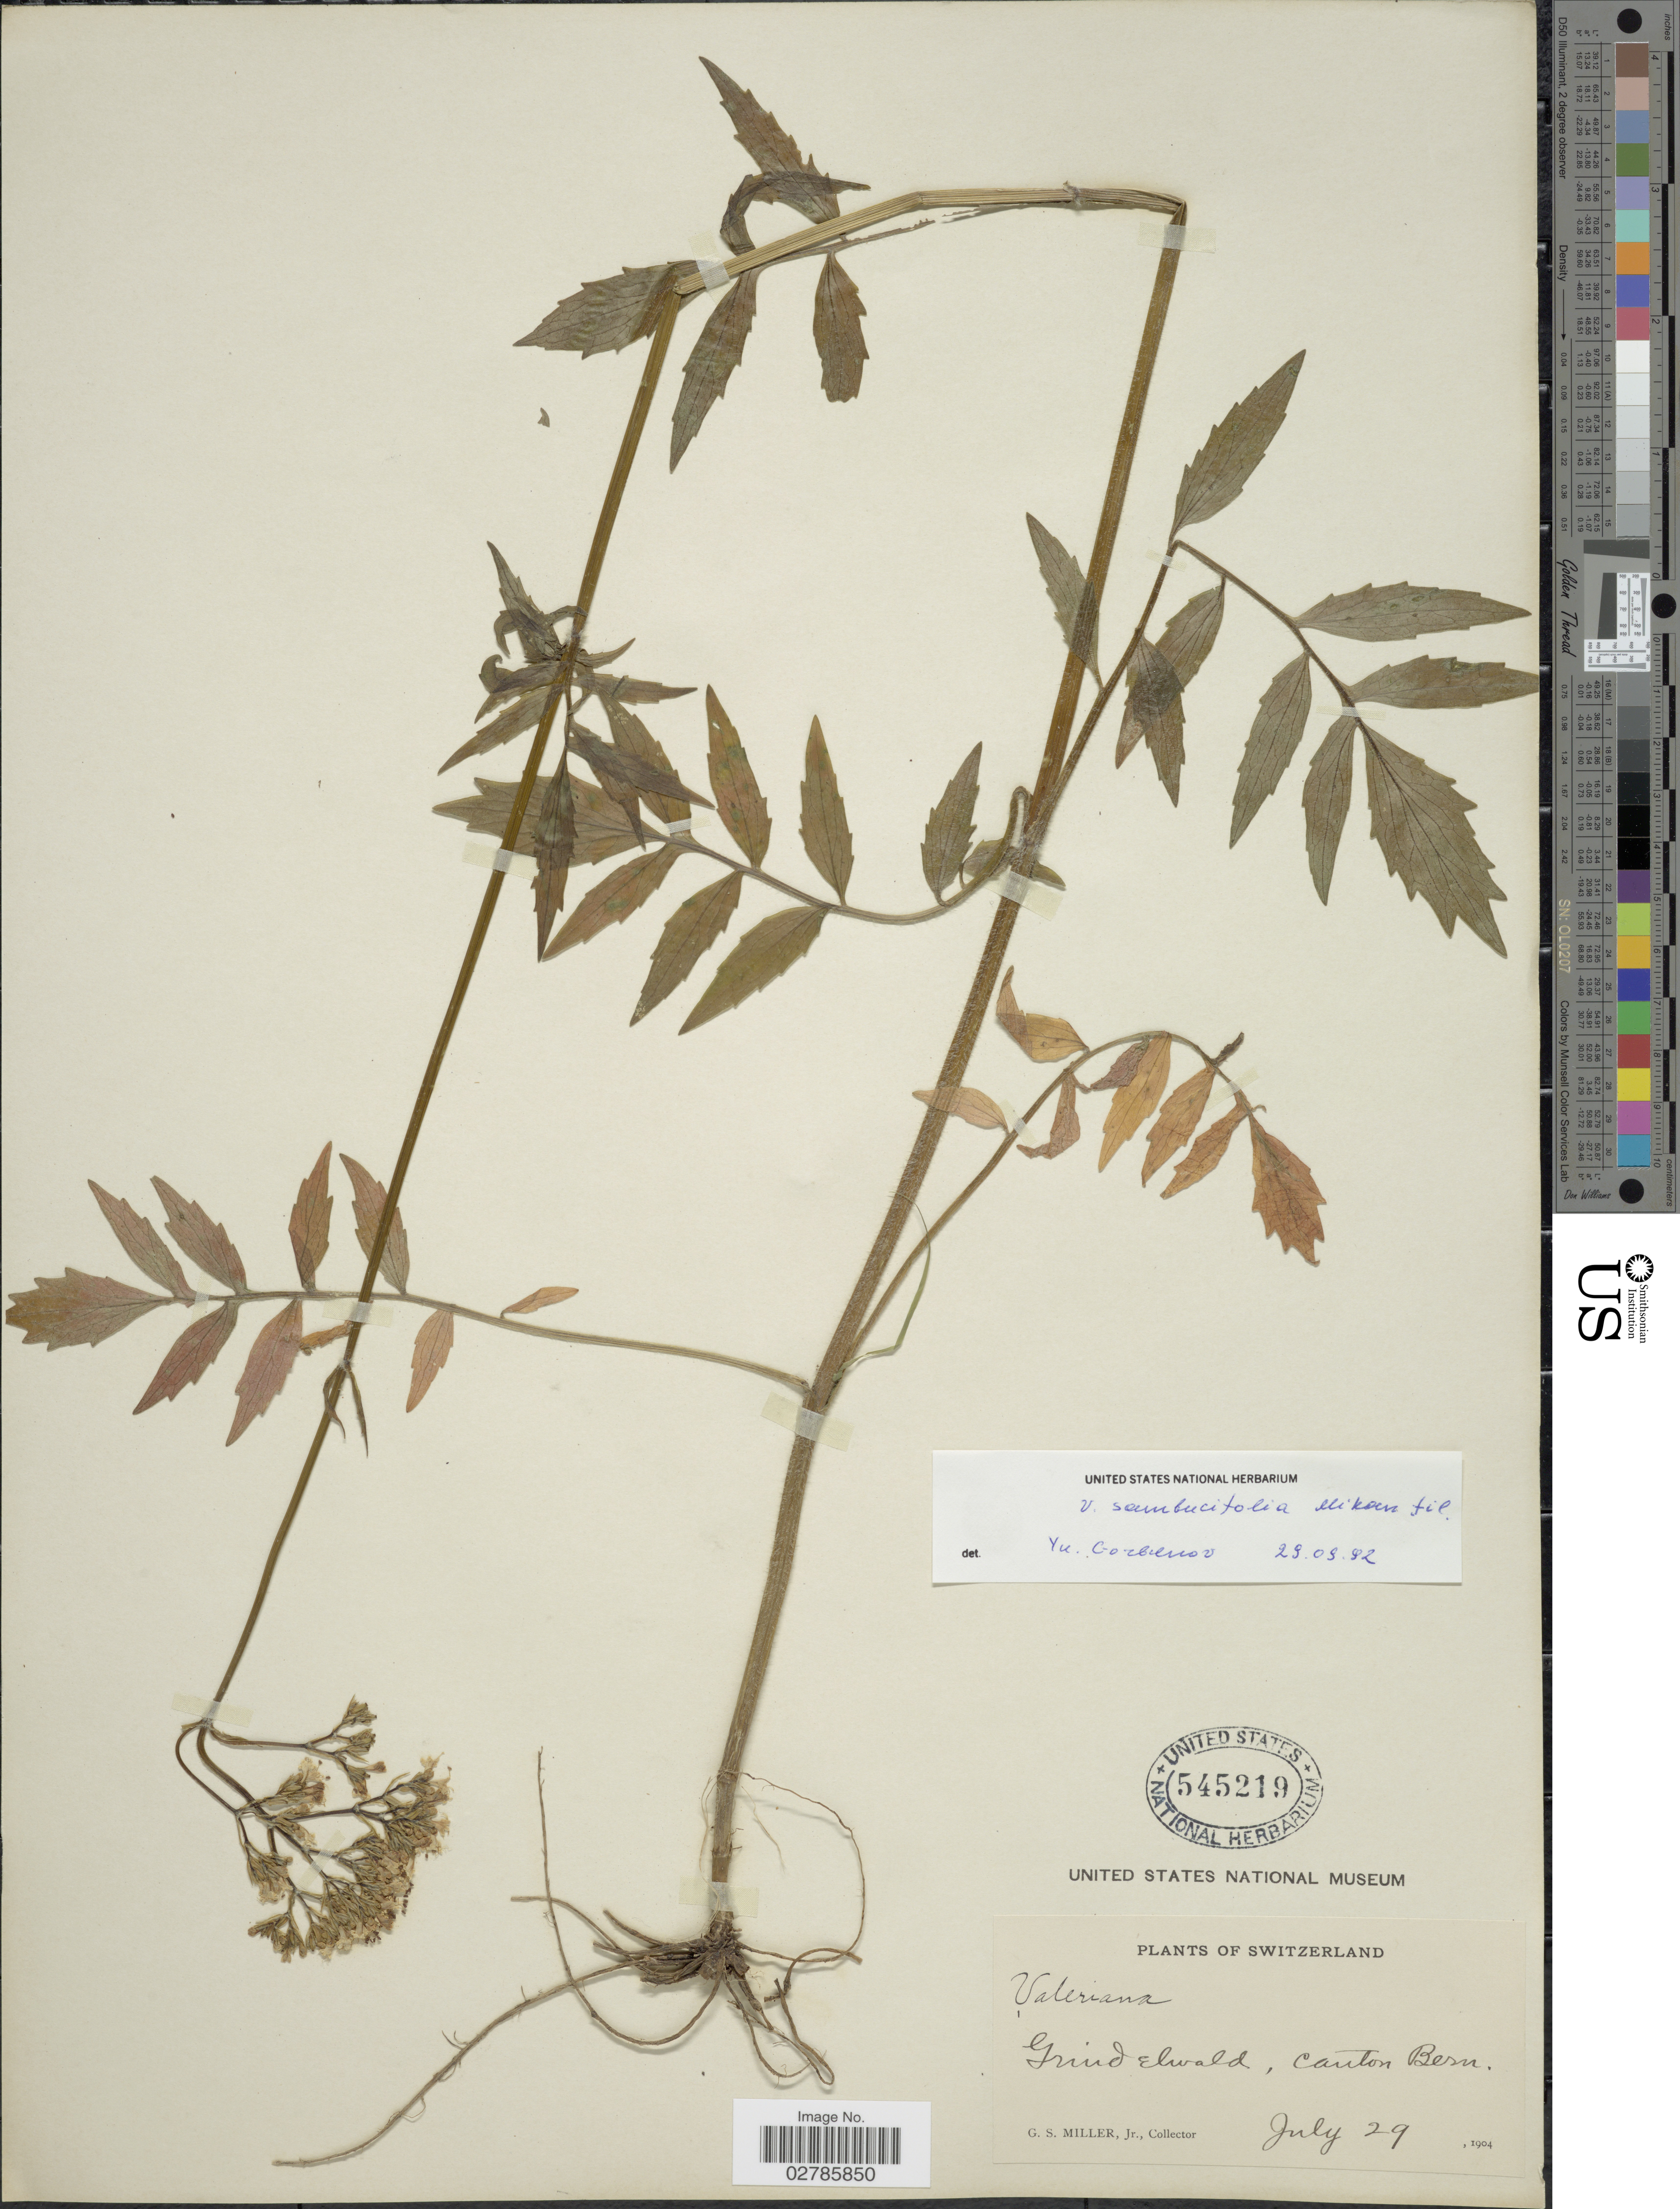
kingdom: Plantae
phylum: Tracheophyta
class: Magnoliopsida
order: Dipsacales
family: Caprifoliaceae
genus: Valeriana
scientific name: Valeriana sambucifolia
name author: J.C. Mikan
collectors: G. S. Miller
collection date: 1904-07-29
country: Switzerland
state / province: Bern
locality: Grindelwald, Canton Bern.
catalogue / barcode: US 545219